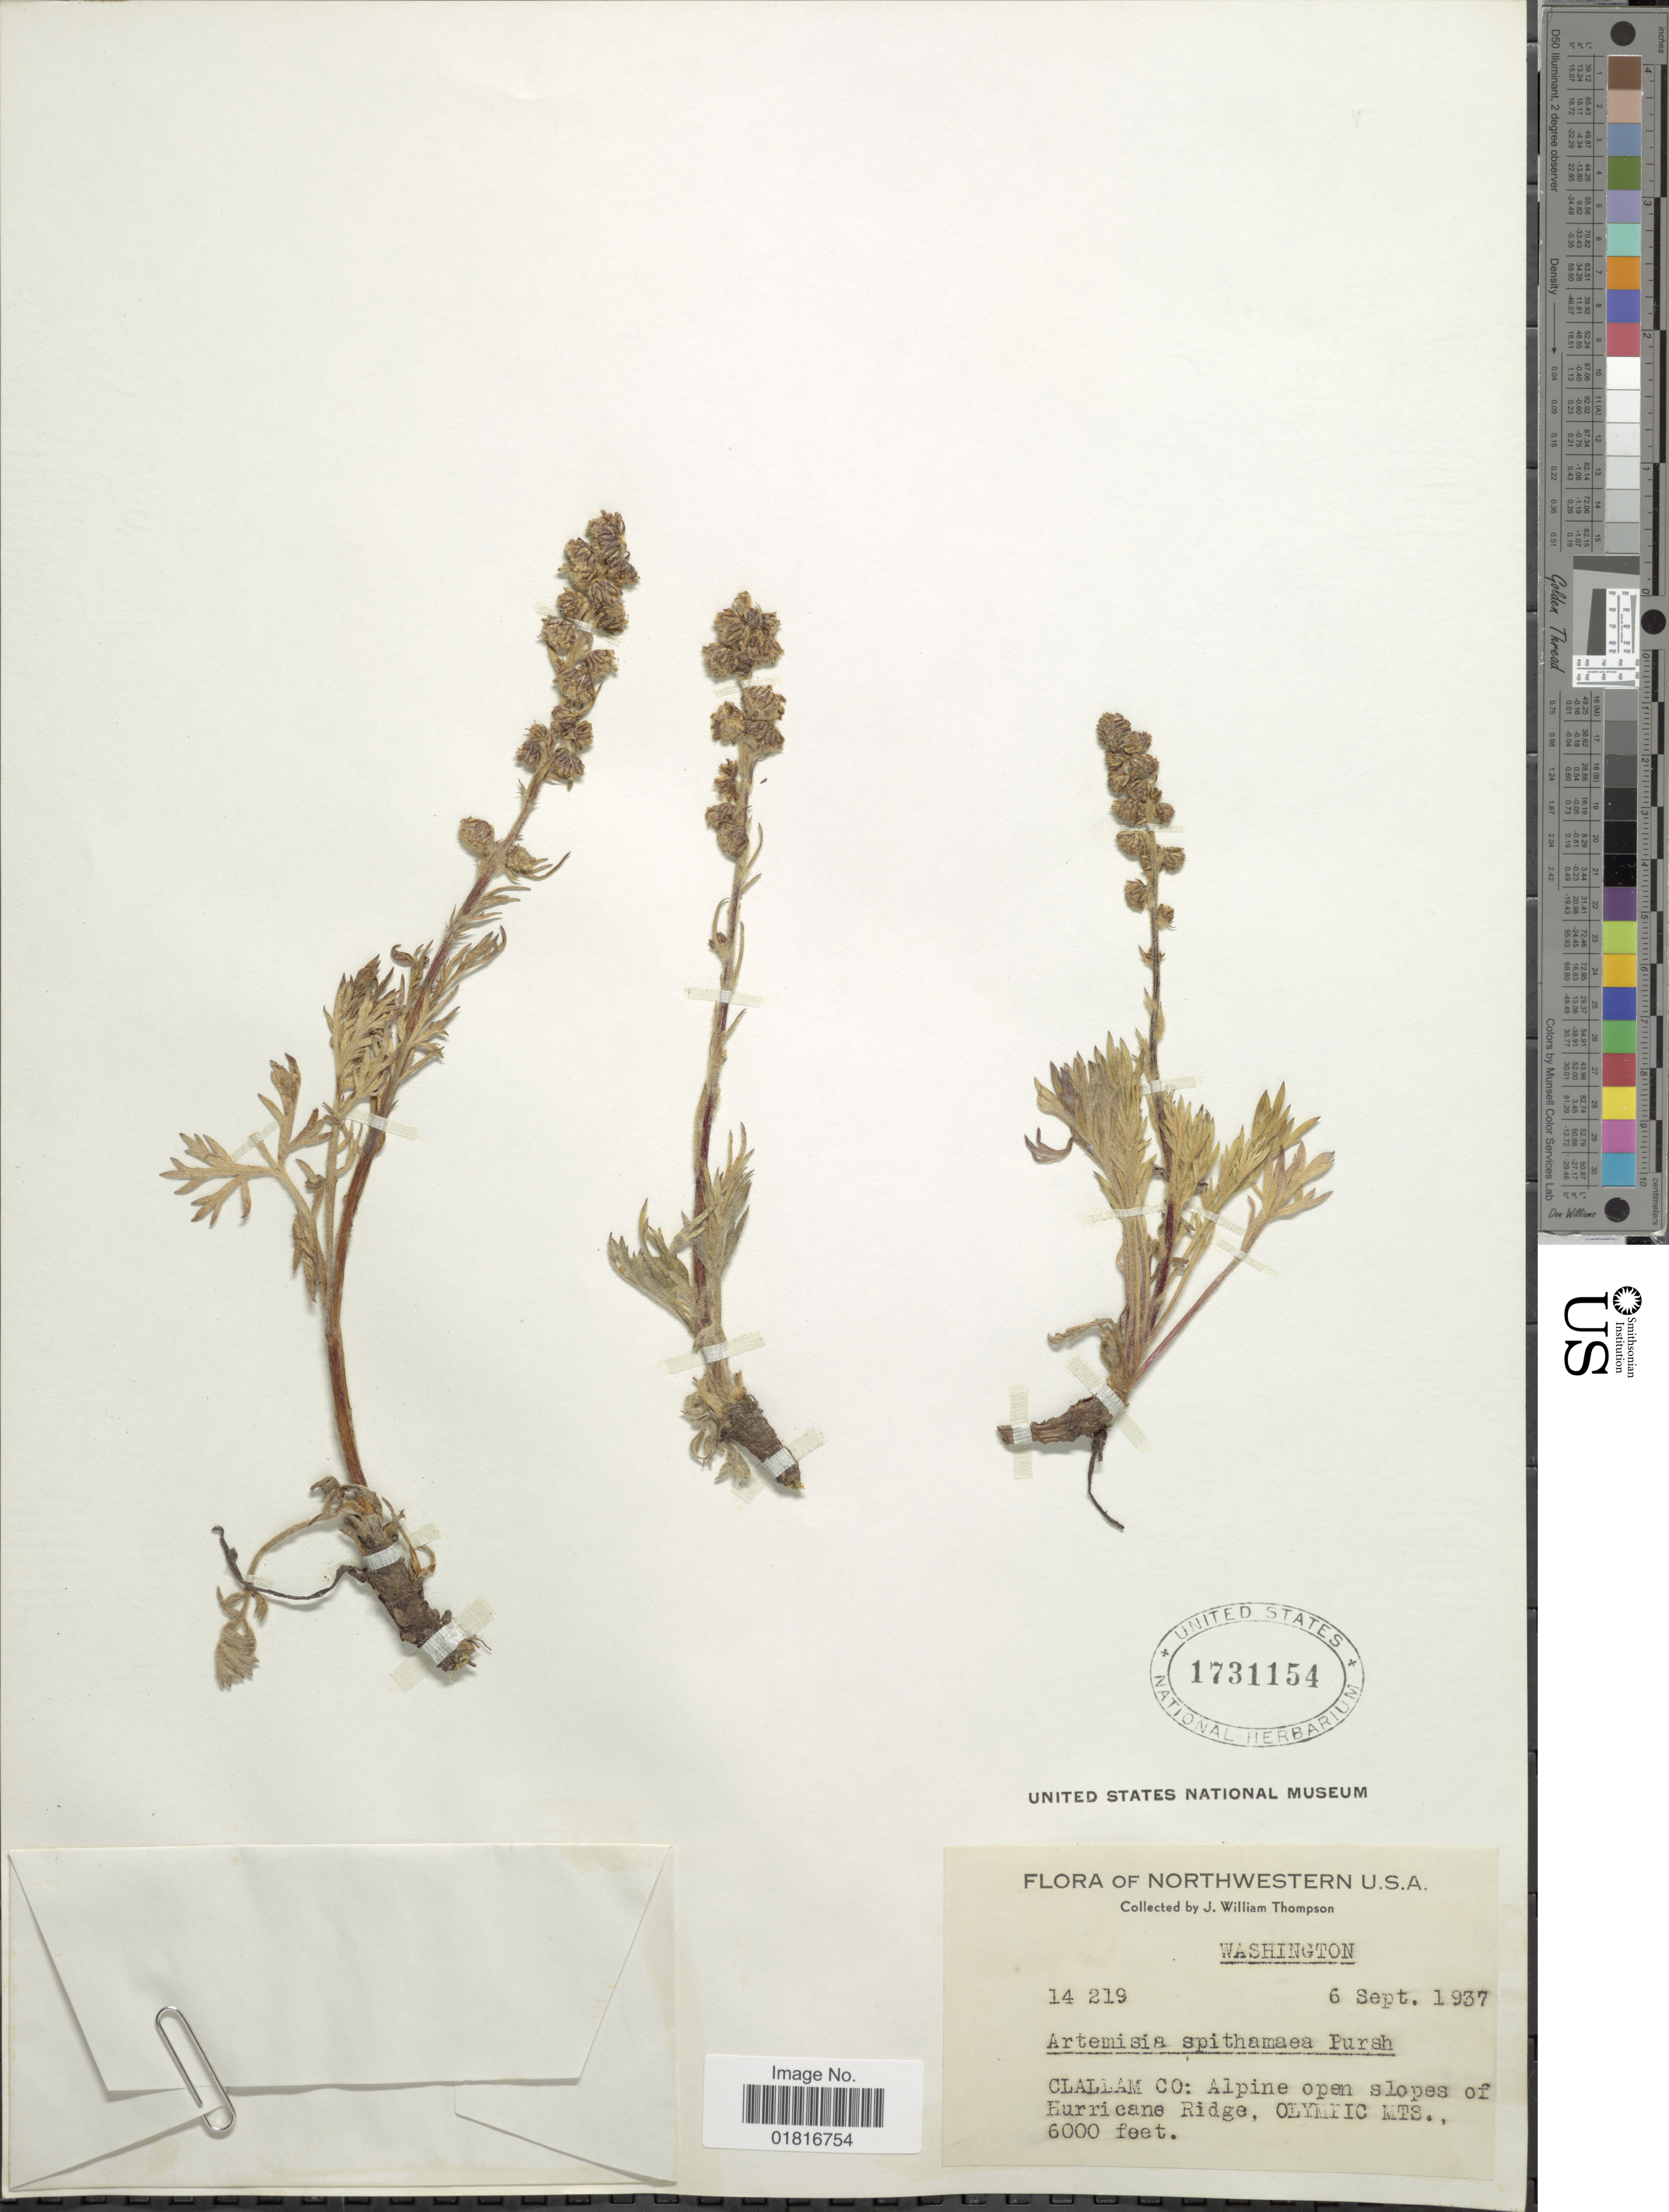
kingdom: Plantae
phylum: Tracheophyta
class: Magnoliopsida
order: Asterales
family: Asteraceae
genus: Artemisia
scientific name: Artemisia spithamaea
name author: Pursh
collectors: J. W. Thompson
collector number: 14219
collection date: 1937-09-06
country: United States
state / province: Washington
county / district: Clallam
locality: Northwestern U.S.A., Clallam Co: Alpine open slopes of Hurricane Ridge, Olympic Mts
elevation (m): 1829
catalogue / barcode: US 1731154